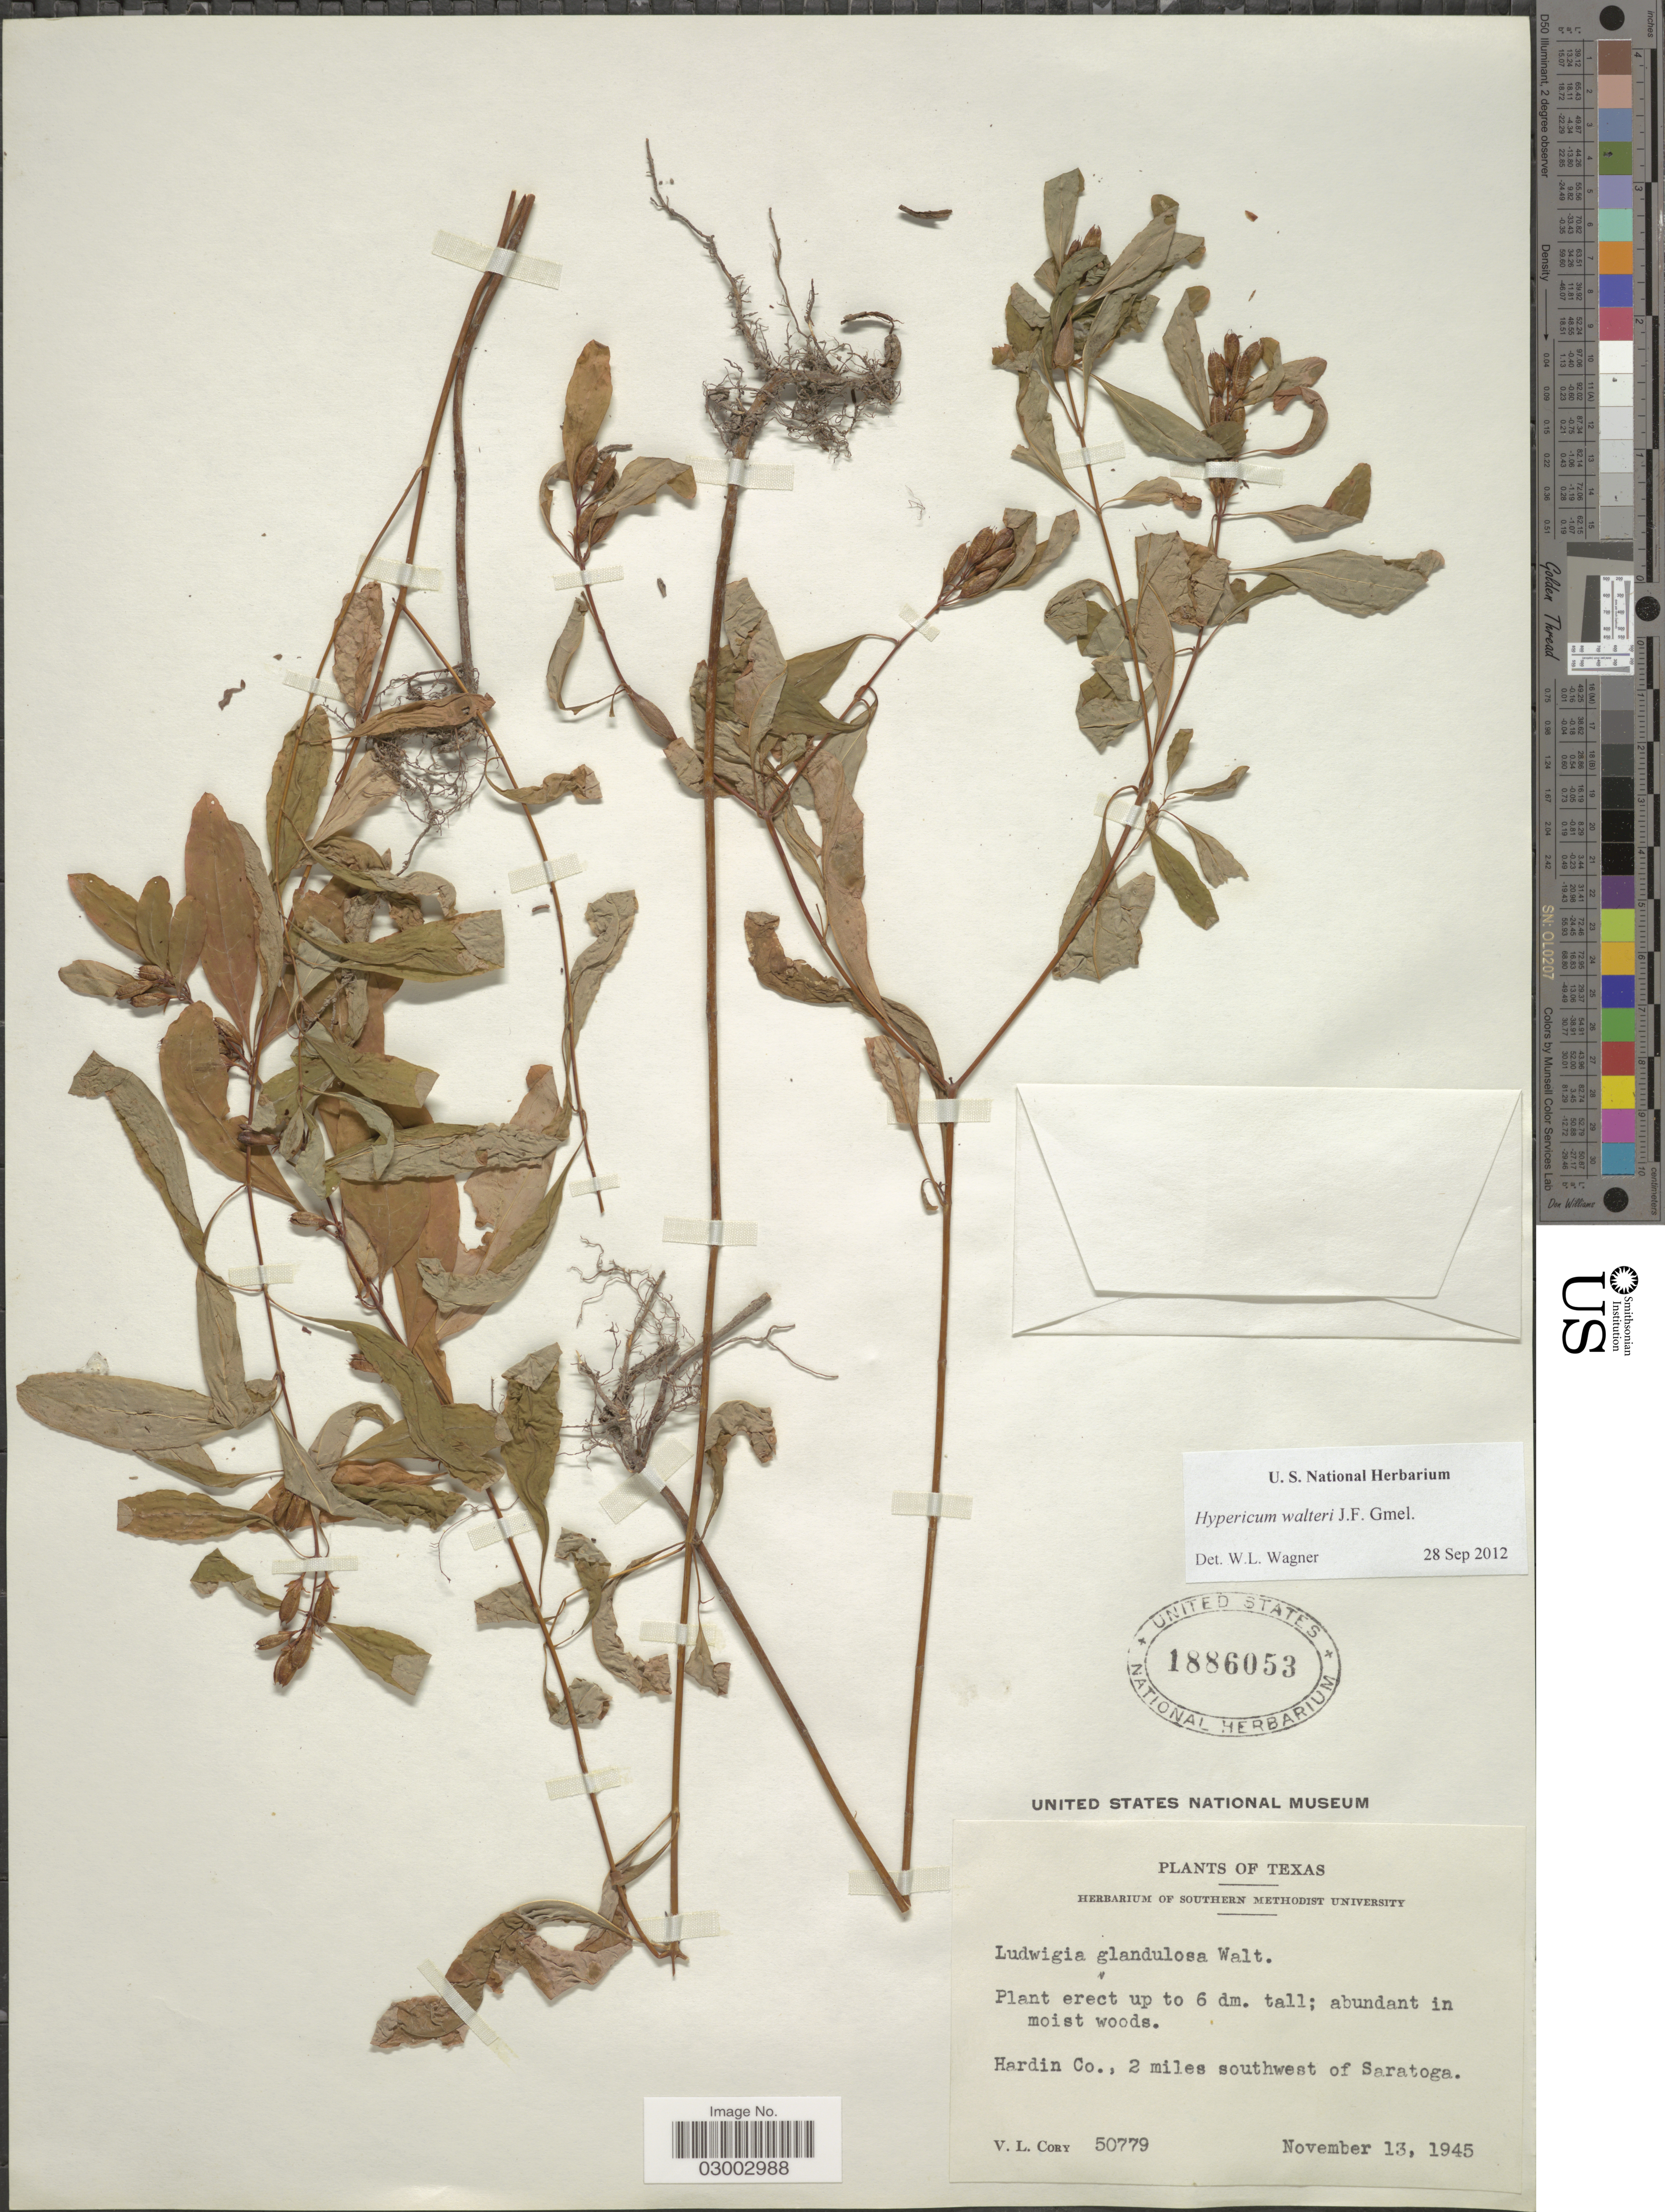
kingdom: Plantae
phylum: Tracheophyta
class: Magnoliopsida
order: Malpighiales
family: Hypericaceae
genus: Hypericum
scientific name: Hypericum walteri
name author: J.F. Gmel.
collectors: V. Cory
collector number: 50779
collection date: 1945-11-13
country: United States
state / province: Texas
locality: Hardin Co., 2 miles southwest of Saratoga.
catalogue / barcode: US 1886053